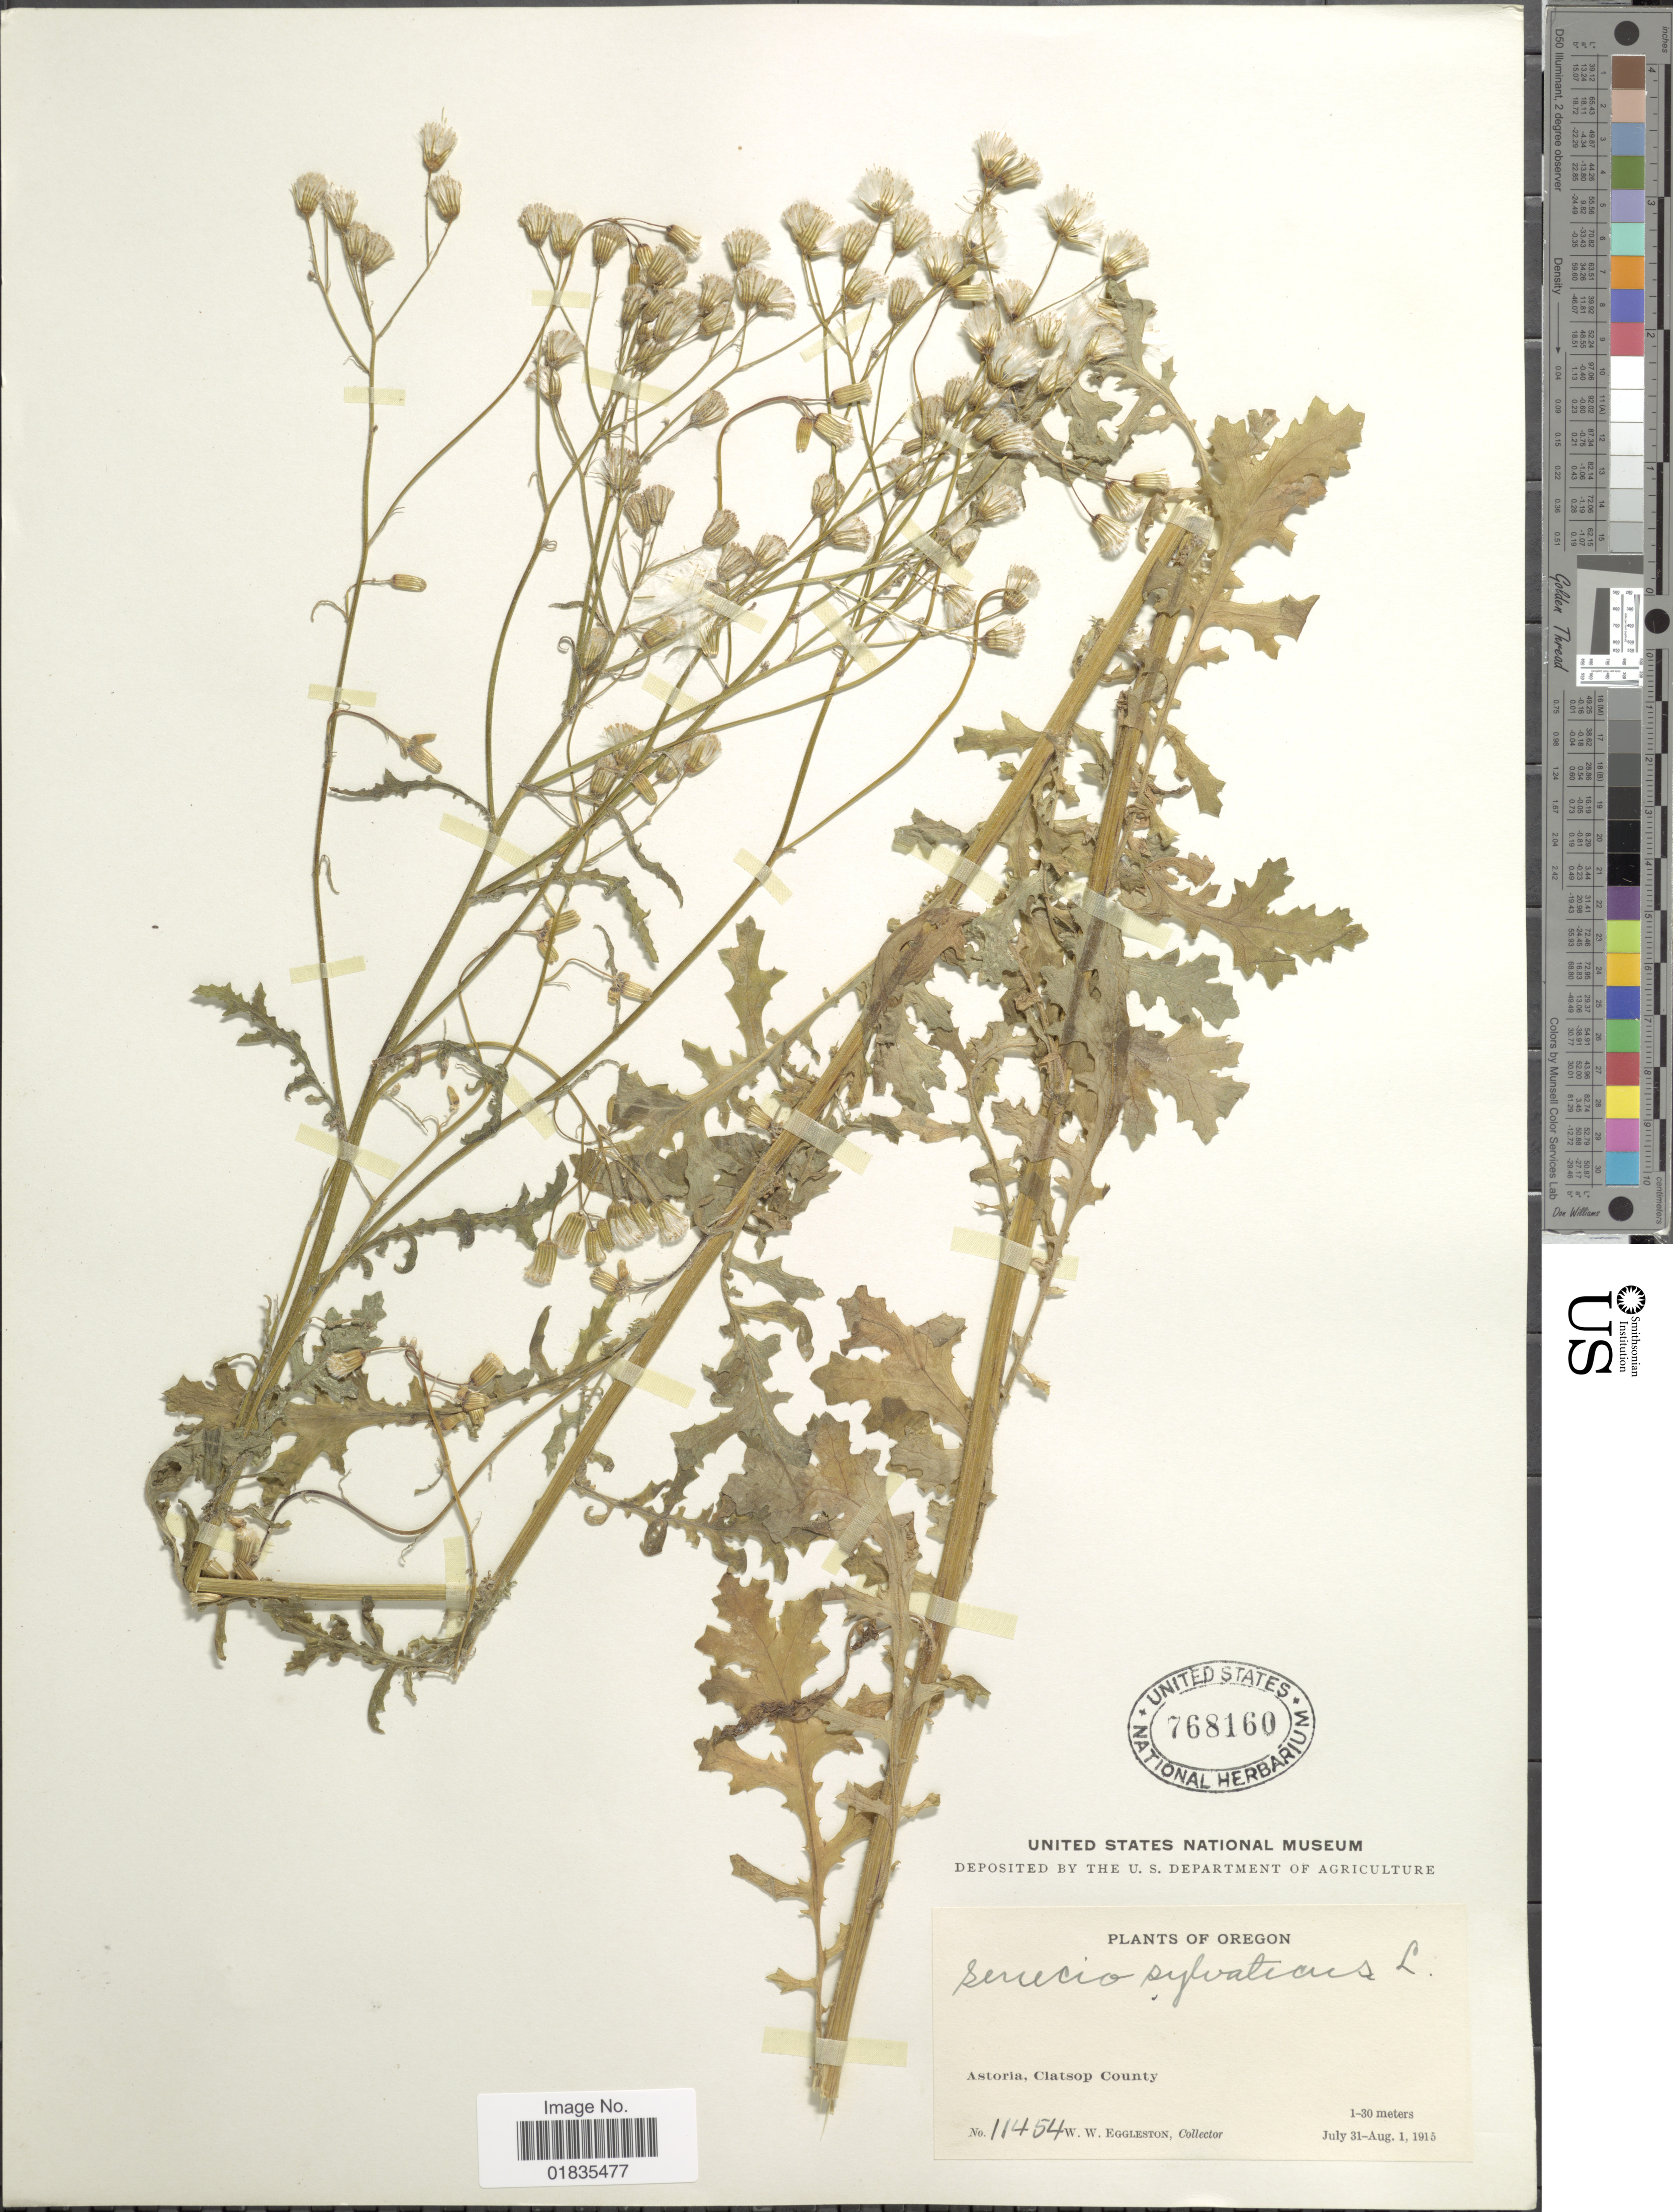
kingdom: Plantae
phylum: Tracheophyta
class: Magnoliopsida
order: Asterales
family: Asteraceae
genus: Senecio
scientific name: Senecio sylvaticus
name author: L.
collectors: W. W. Eggleston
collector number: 11454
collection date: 1913-07-31/1913-08-01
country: United States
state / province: Oregon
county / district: Clatsop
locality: Astoria, Clatsop County.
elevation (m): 1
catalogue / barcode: US 768160